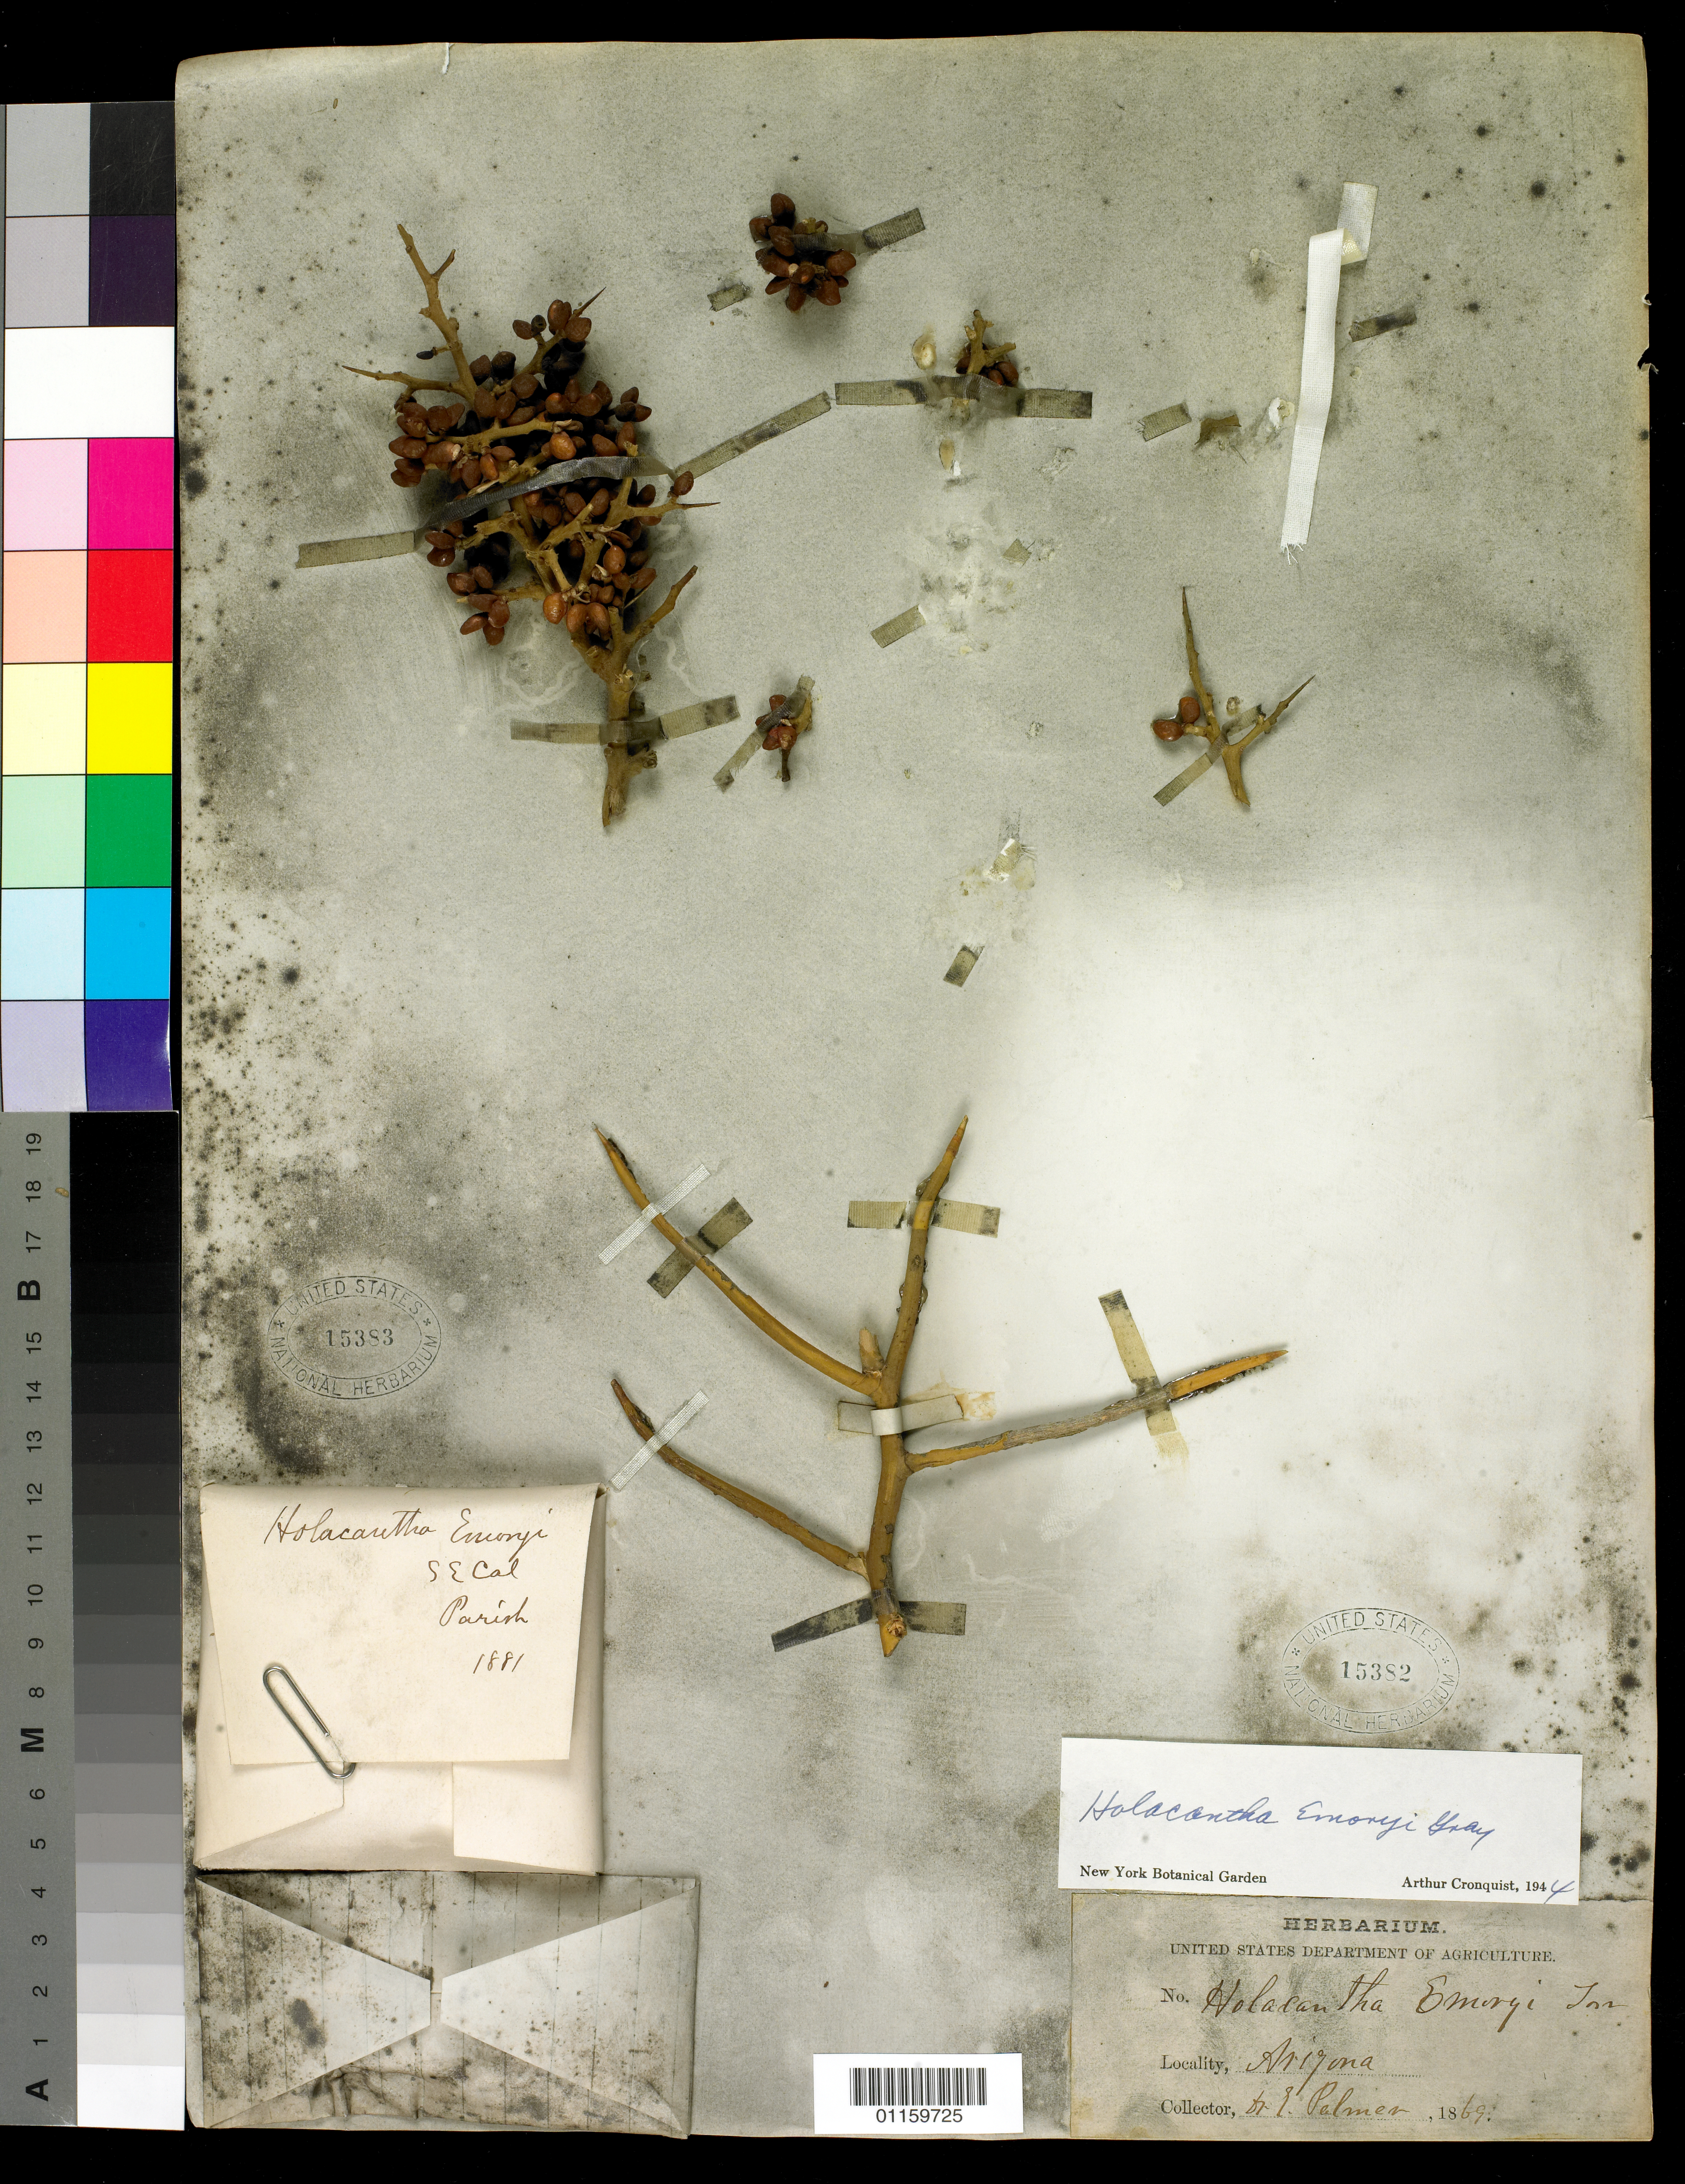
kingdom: Plantae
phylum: Tracheophyta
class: Magnoliopsida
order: Sapindales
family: Simaroubaceae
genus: Holacantha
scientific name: Holacantha emoryi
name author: A. Gray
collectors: E. Palmer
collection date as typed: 1869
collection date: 1869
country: United States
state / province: Arizona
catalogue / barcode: US 15382